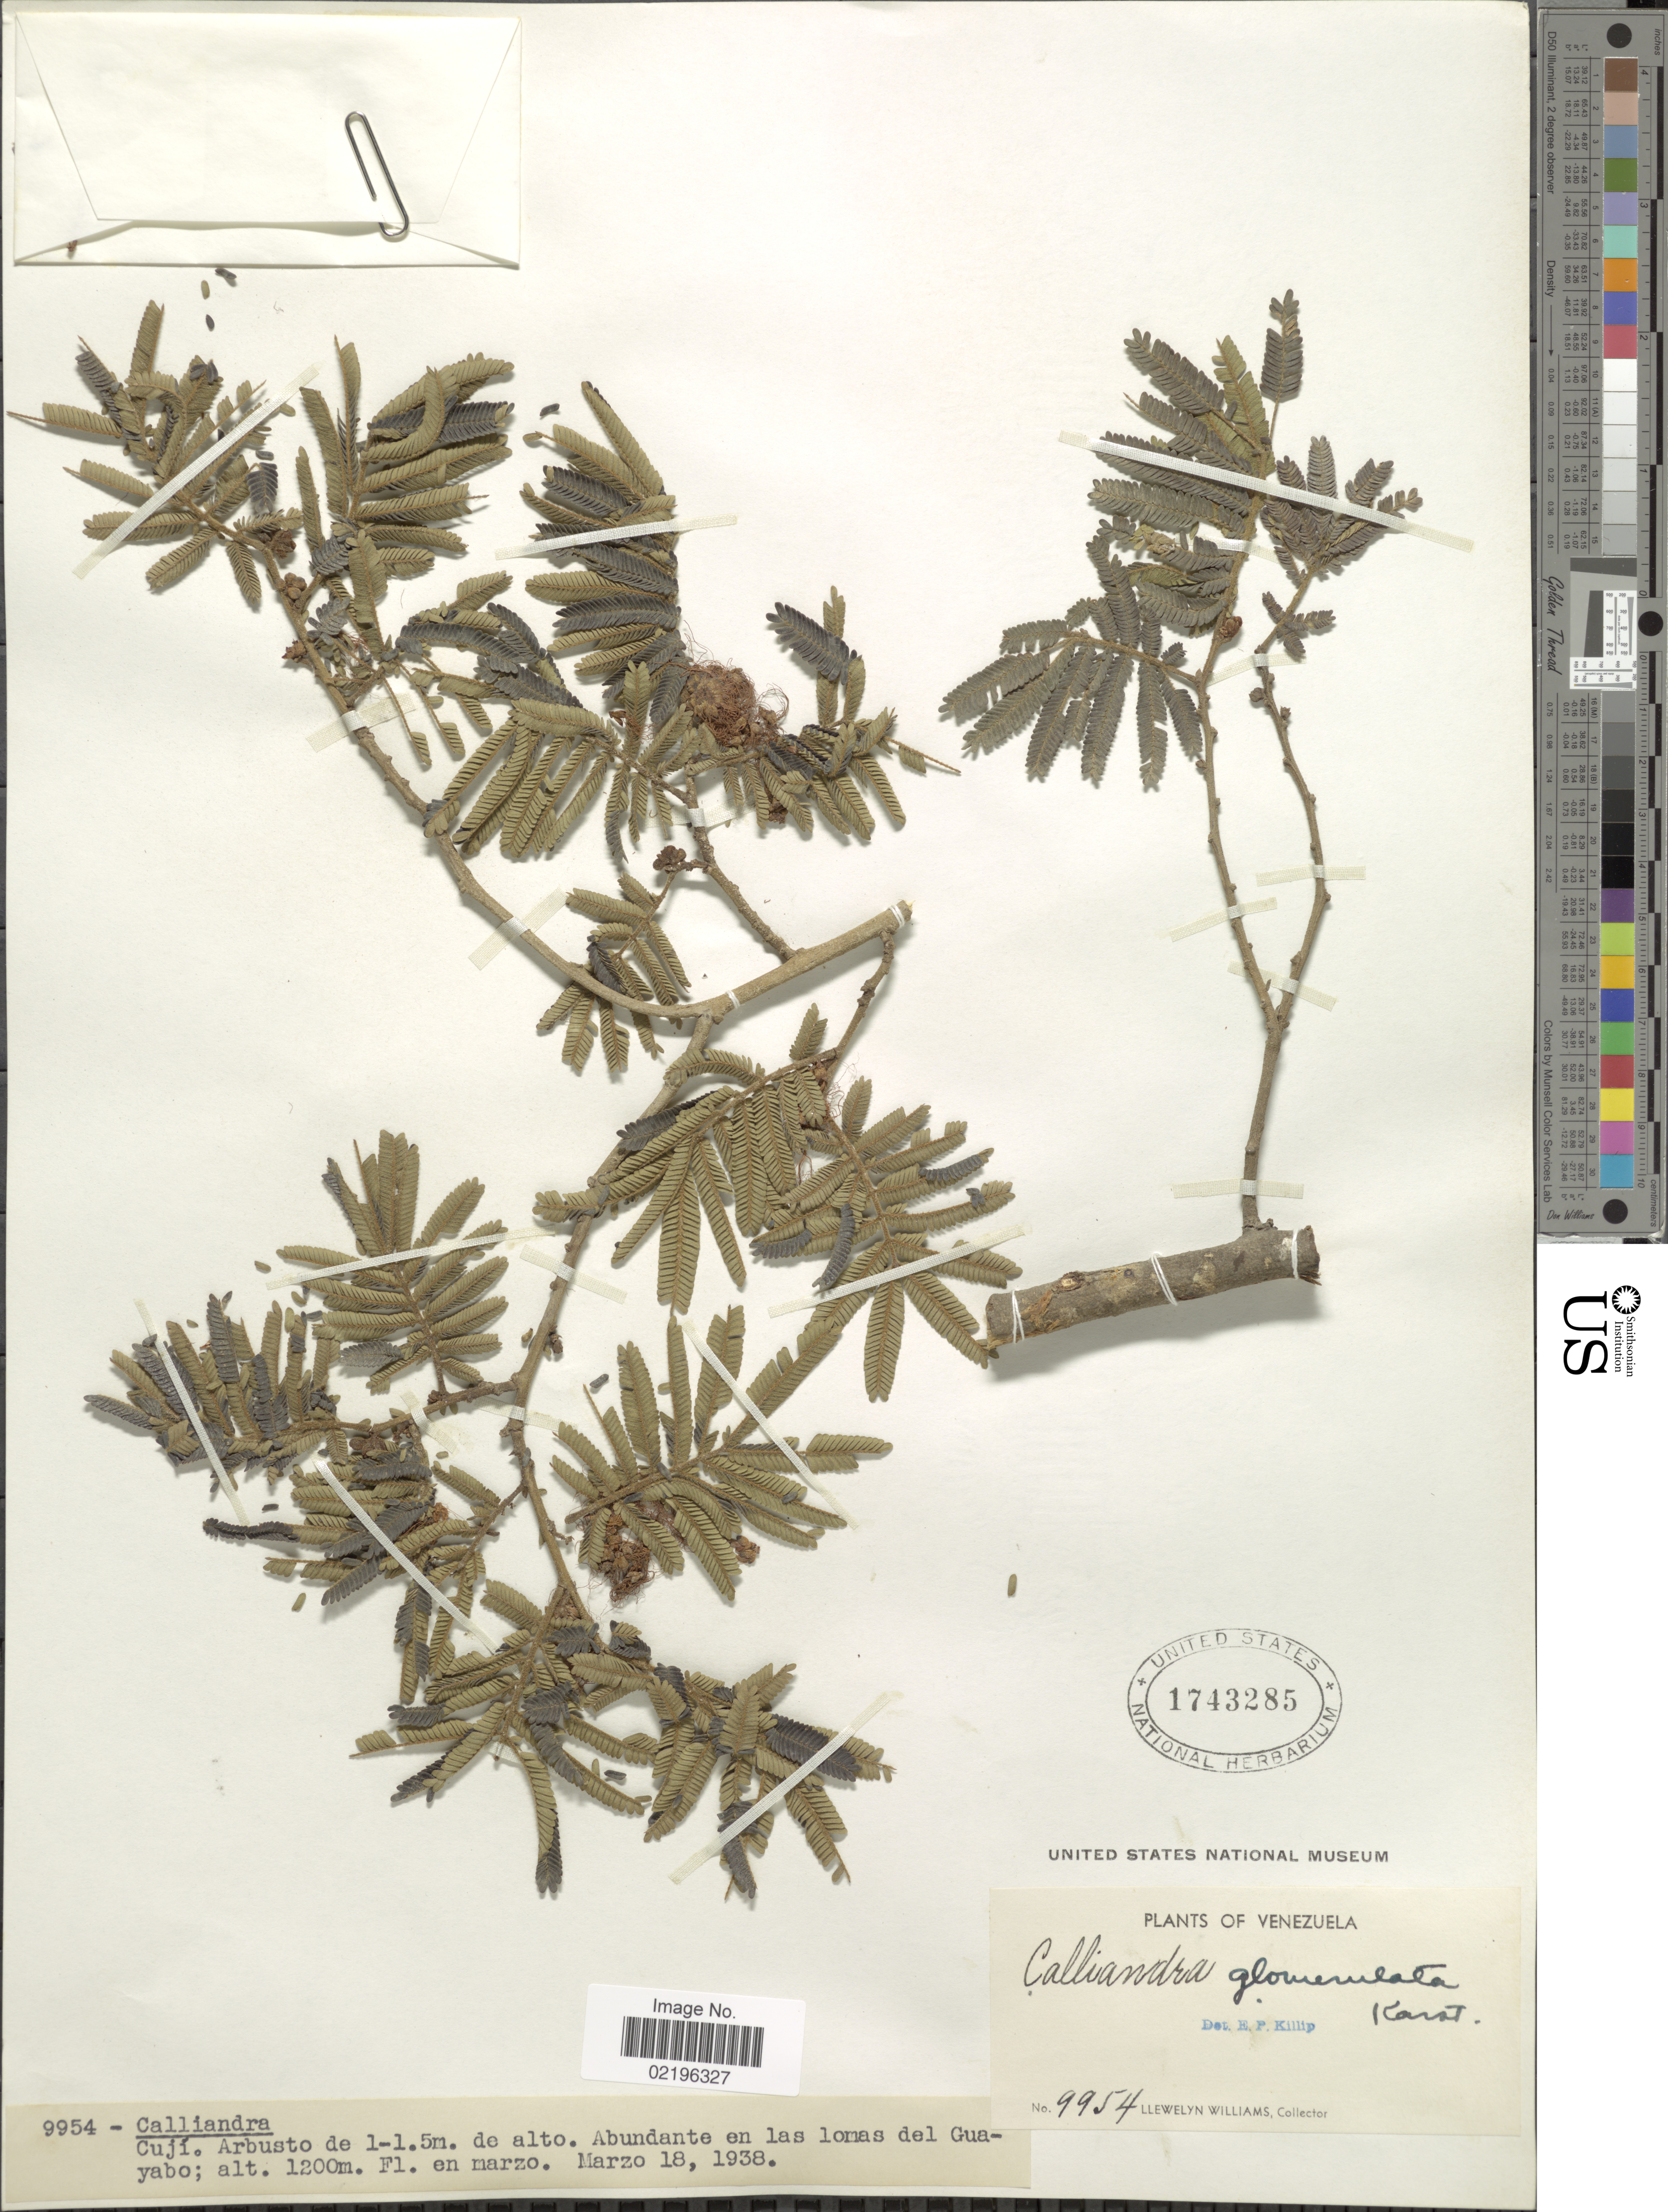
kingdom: Plantae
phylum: Tracheophyta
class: Magnoliopsida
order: Fabales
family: Fabaceae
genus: Calliandra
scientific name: Calliandra glomerulata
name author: H. Karst.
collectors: Ll. Williams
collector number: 9954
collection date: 1938-03-18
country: Venezuela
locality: Abundante en las lomas del Guayabo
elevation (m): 1200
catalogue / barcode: US 1743285